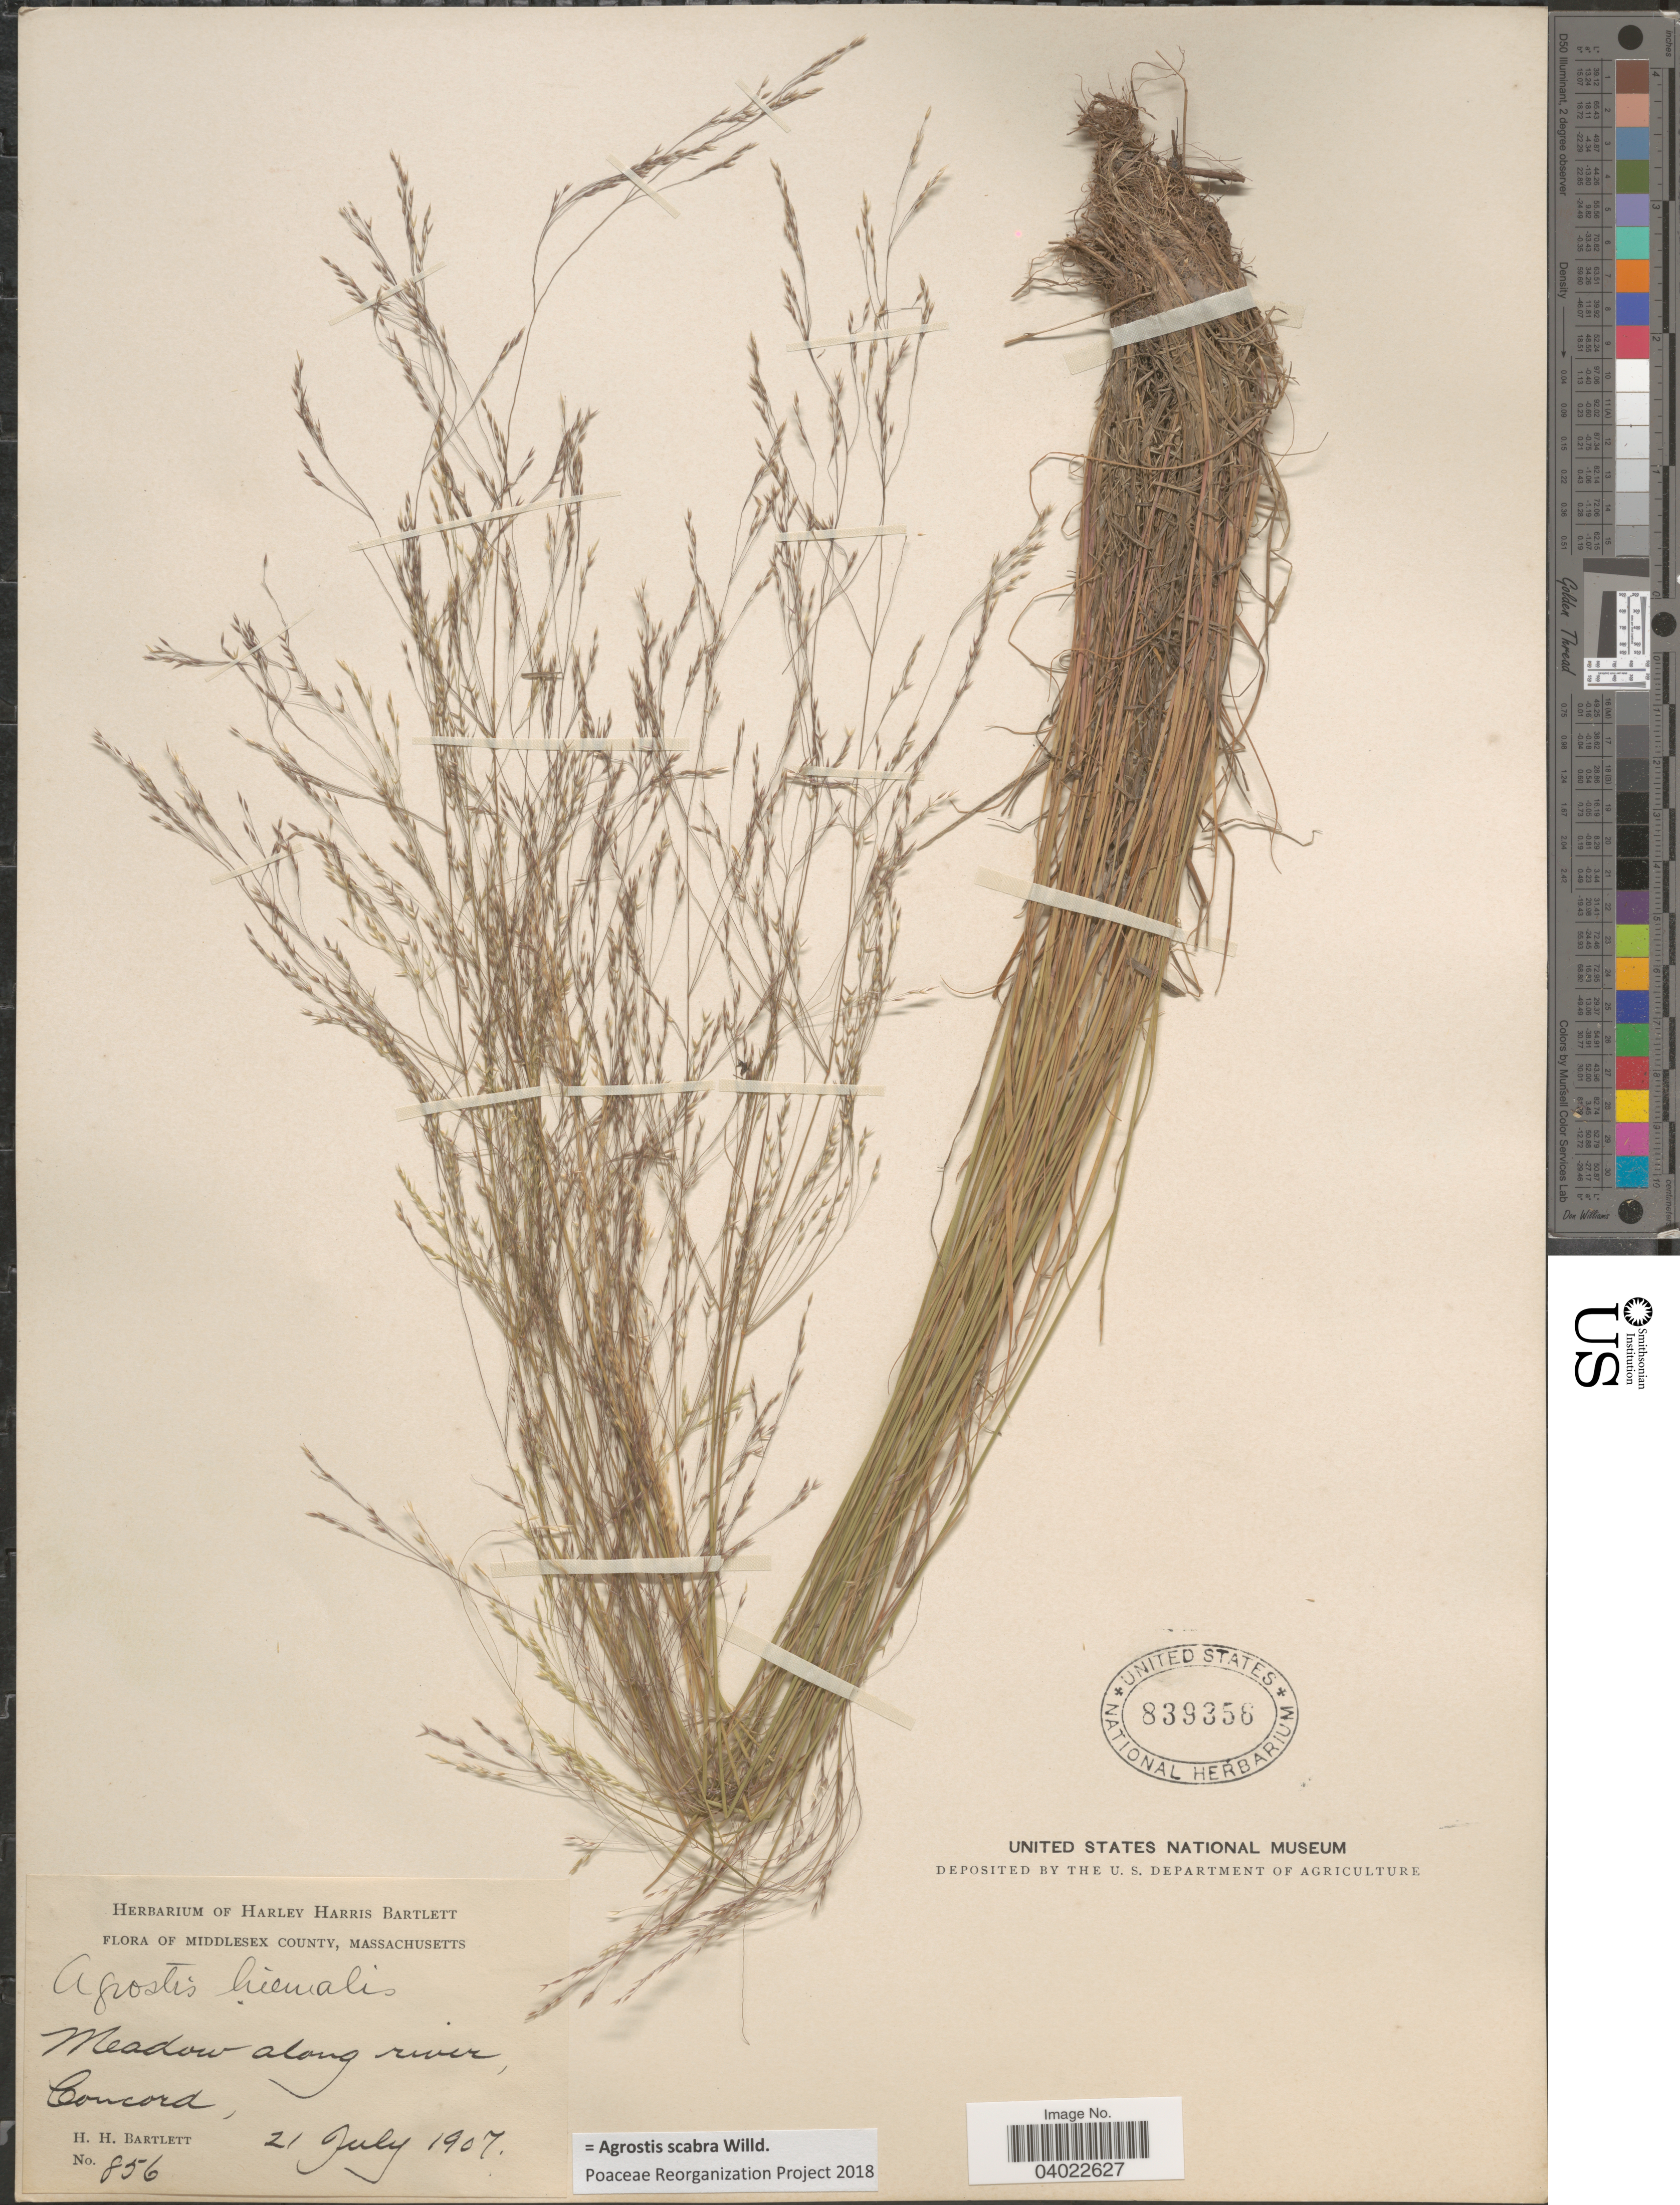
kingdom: Plantae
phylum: Tracheophyta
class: Liliopsida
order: Poales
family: Poaceae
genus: Agrostis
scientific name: Agrostis scabra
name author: Willd.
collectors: H. H. Bartlett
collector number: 856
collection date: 1907-07-21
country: United States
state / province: Massachusetts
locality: Middlesex County. Meadow along river, Concord.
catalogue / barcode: US 839356